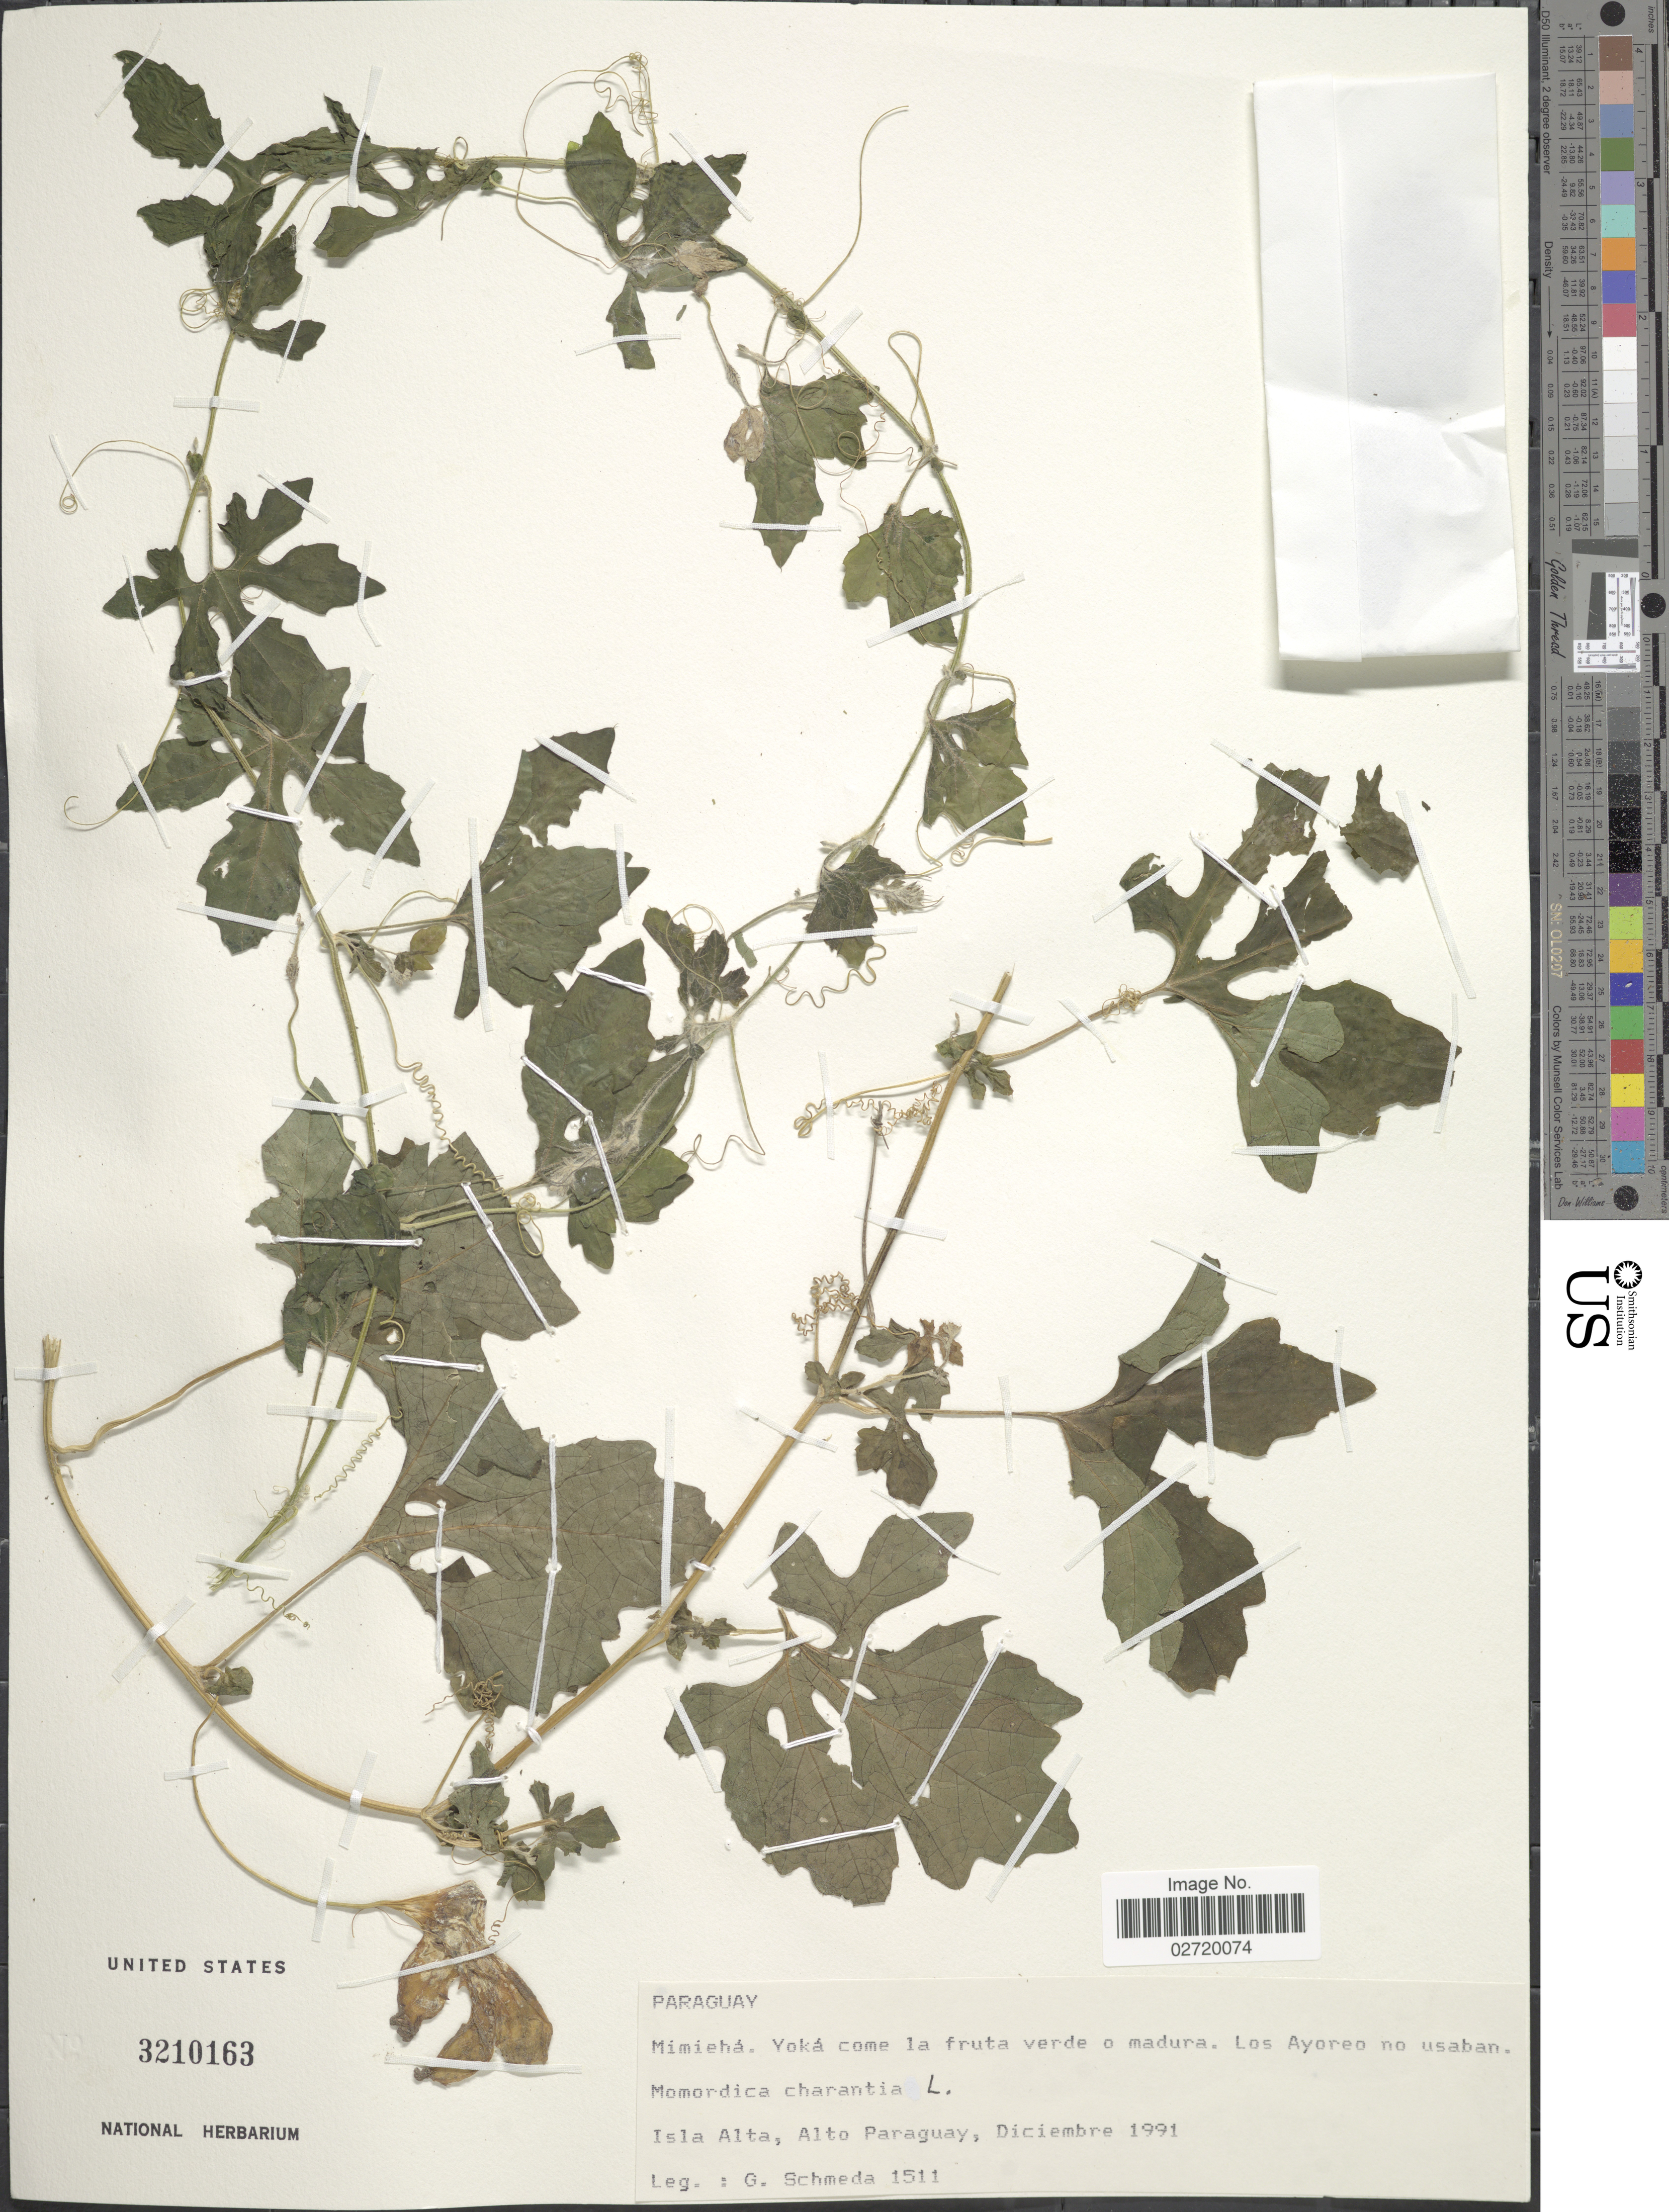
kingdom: Plantae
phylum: Tracheophyta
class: Magnoliopsida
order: Cucurbitales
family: Cucurbitaceae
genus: Momordica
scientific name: Momordica charantia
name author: L.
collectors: G. Schmeda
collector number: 1511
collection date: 1991-12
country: Paraguay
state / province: Alto Paraguay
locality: Isla Alta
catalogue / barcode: US 3210163